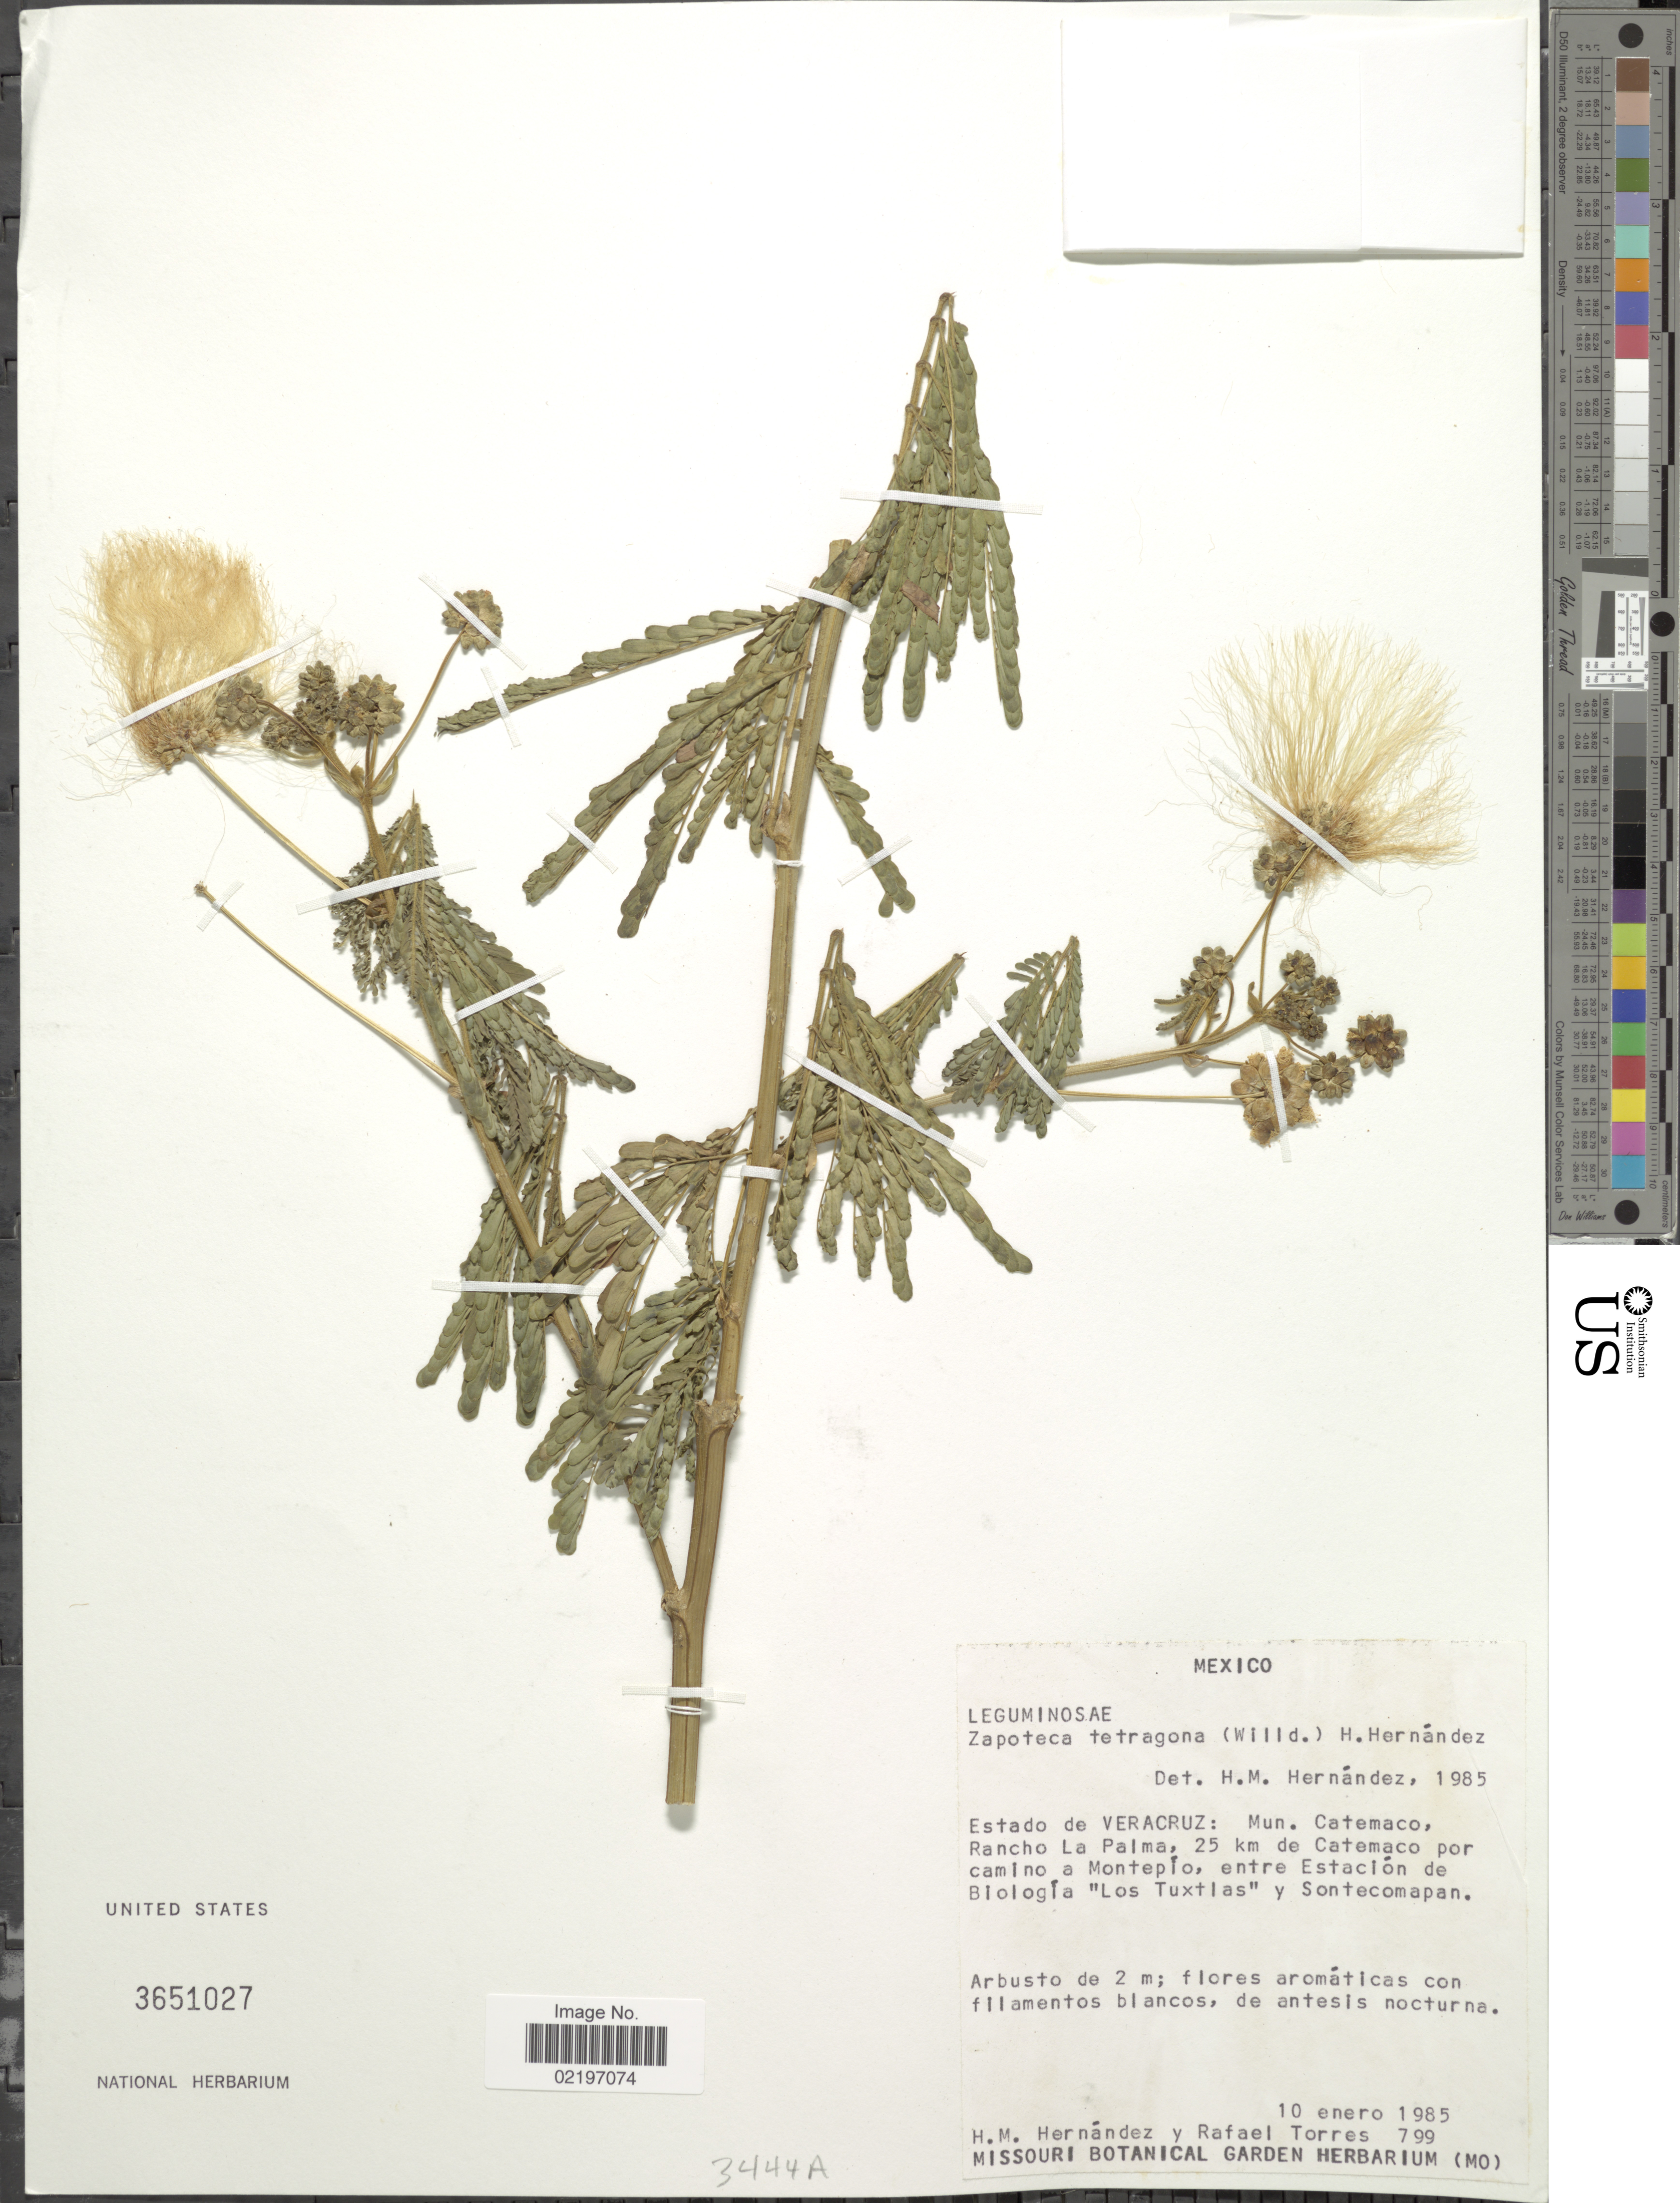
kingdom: Plantae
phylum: Tracheophyta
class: Magnoliopsida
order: Fabales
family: Fabaceae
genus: Zapoteca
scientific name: Zapoteca tetragona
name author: (Willd.) H.M. Hern.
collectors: H. M. Hernandez & R. Torres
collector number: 799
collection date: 1985-01-10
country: Mexico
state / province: Veracruz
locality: Mun. Catemaco, Ramncho La Palma, 25 km de Catemaco por camino a Montepio, entre Estacion de Biologia "Los Tuxtlas"y Sontecomapan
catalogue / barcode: US 3651027